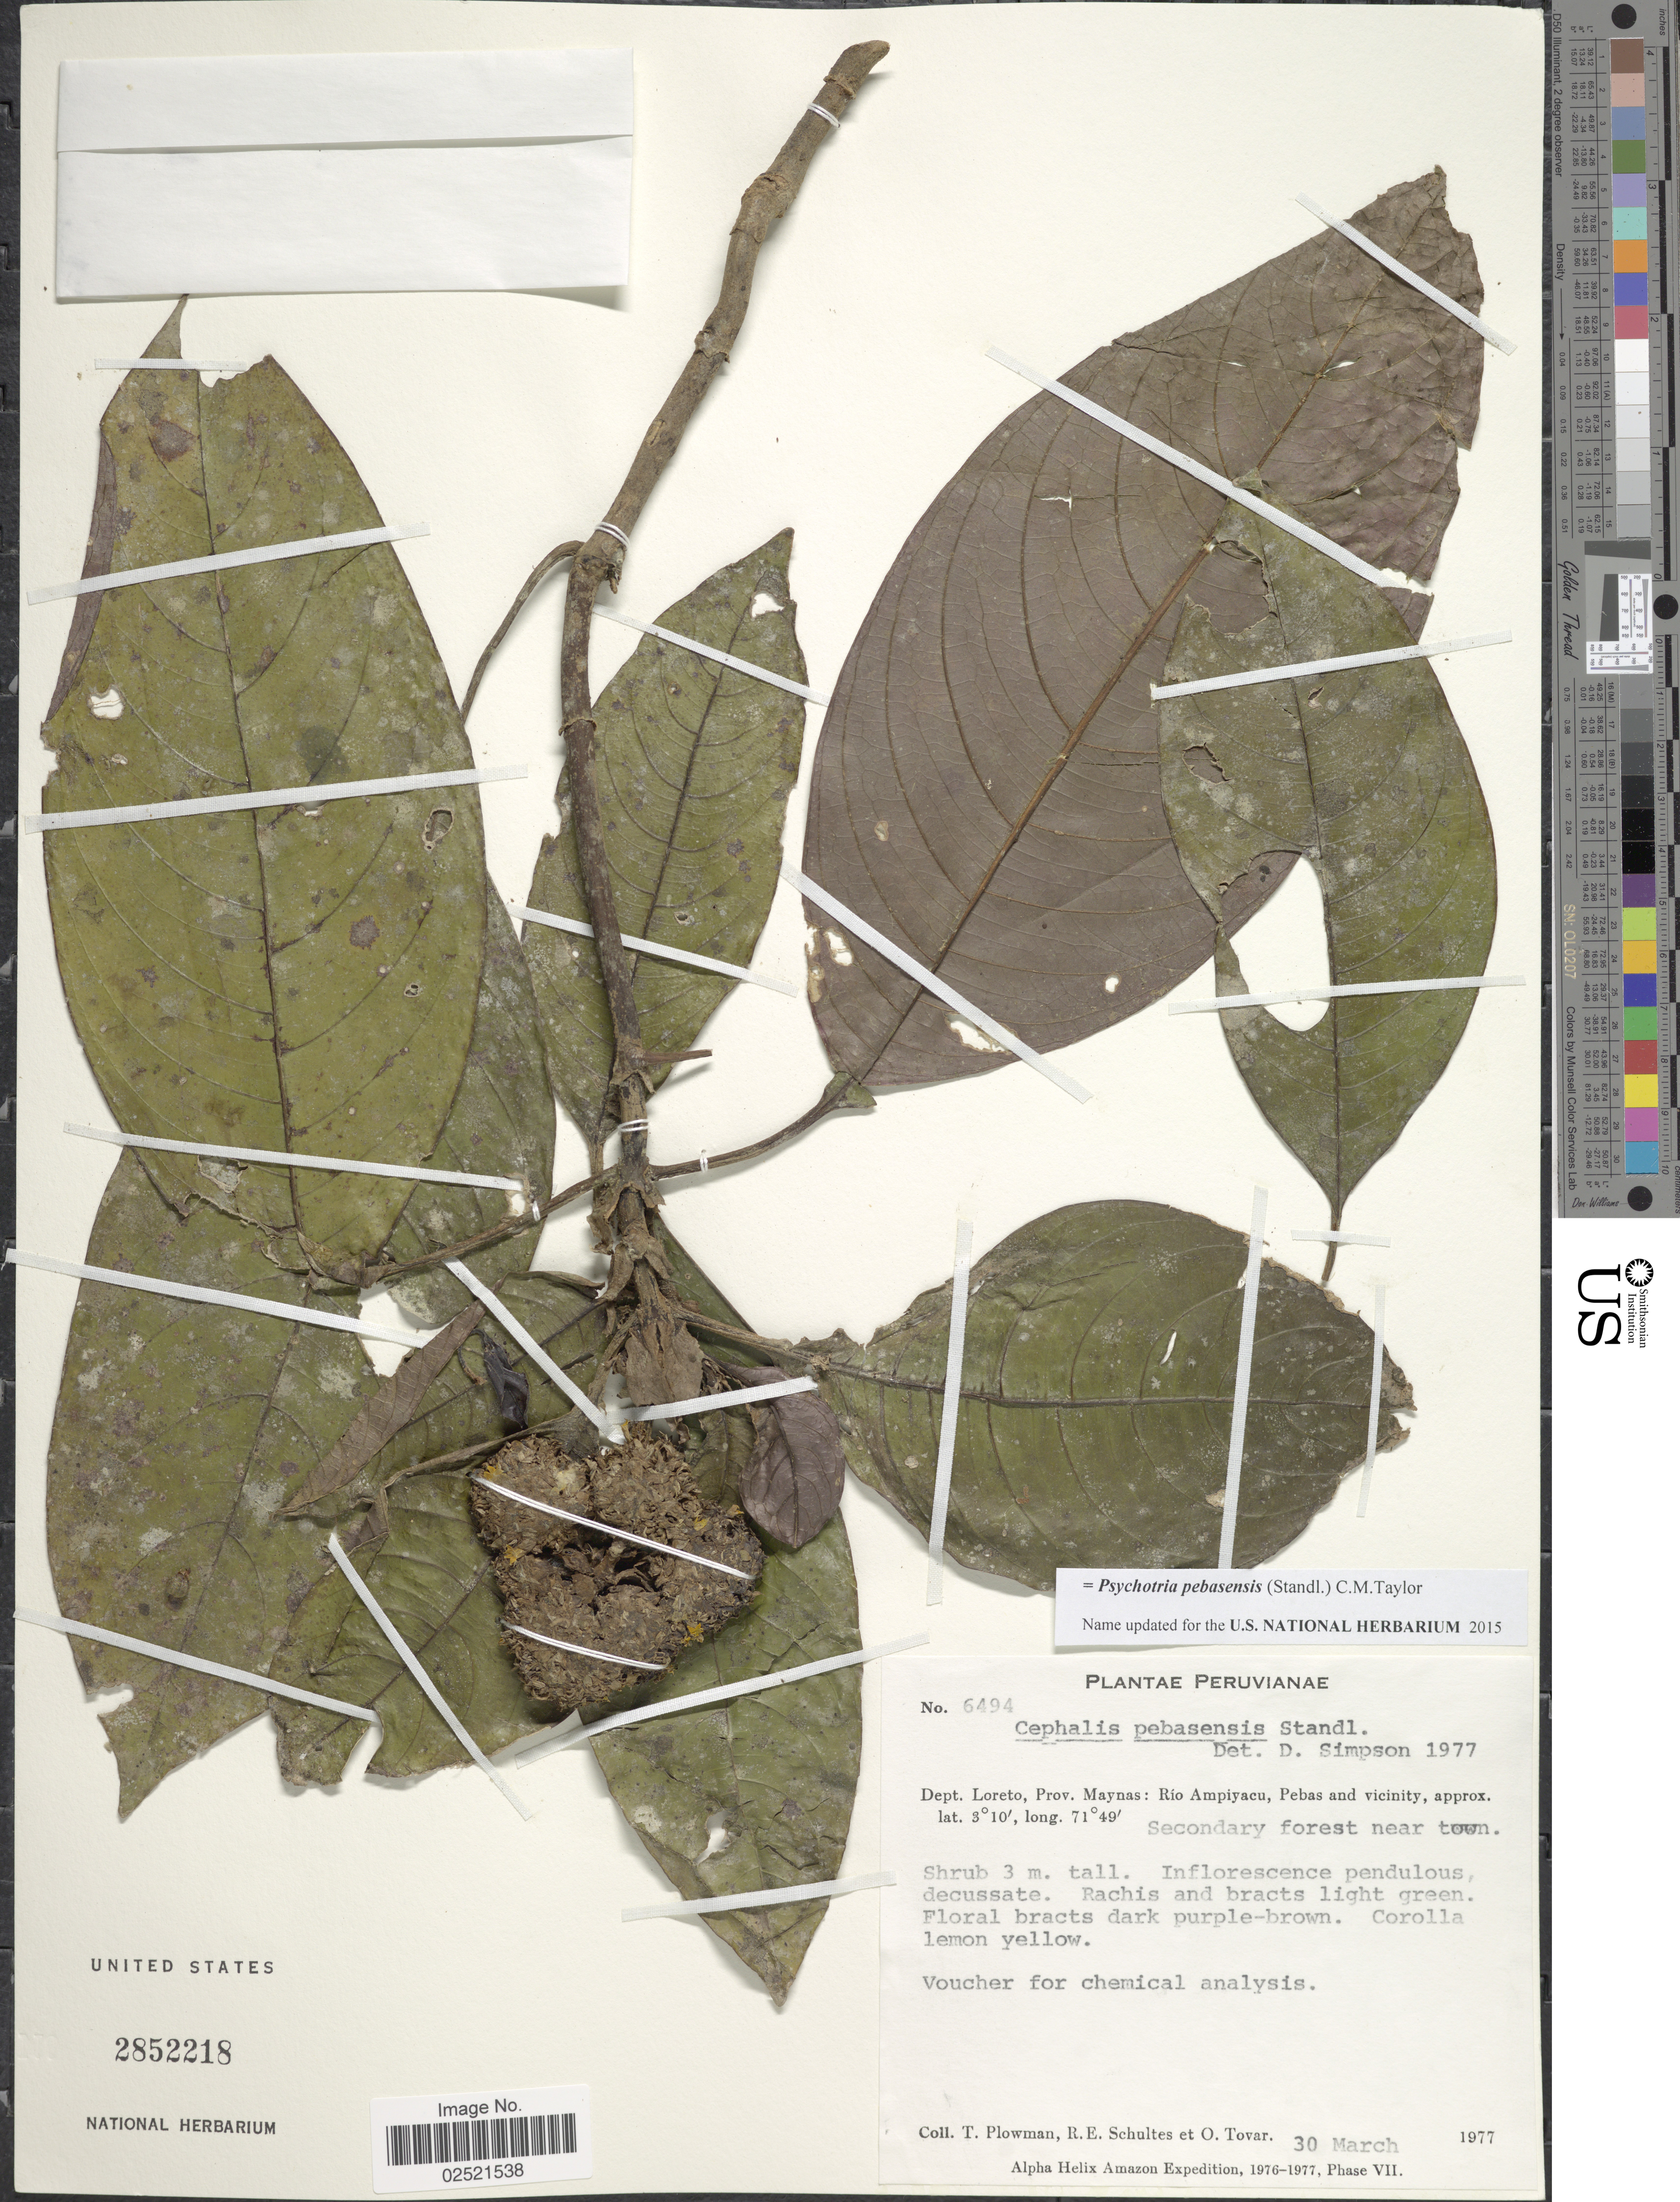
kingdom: Plantae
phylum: Tracheophyta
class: Magnoliopsida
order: Gentianales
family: Rubiaceae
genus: Psychotria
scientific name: Psychotria pebasensis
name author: (Standl.) C.M. Taylor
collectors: T. Plowman, R. E. Schultes & Ó. Tovar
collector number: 6494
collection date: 1977-03-30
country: Peru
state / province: Loreto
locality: Peruvianae, Prov. Maynas: Rio Ampiyacu, Pebas and vicinity, secondary forest near town.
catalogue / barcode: US 2852218